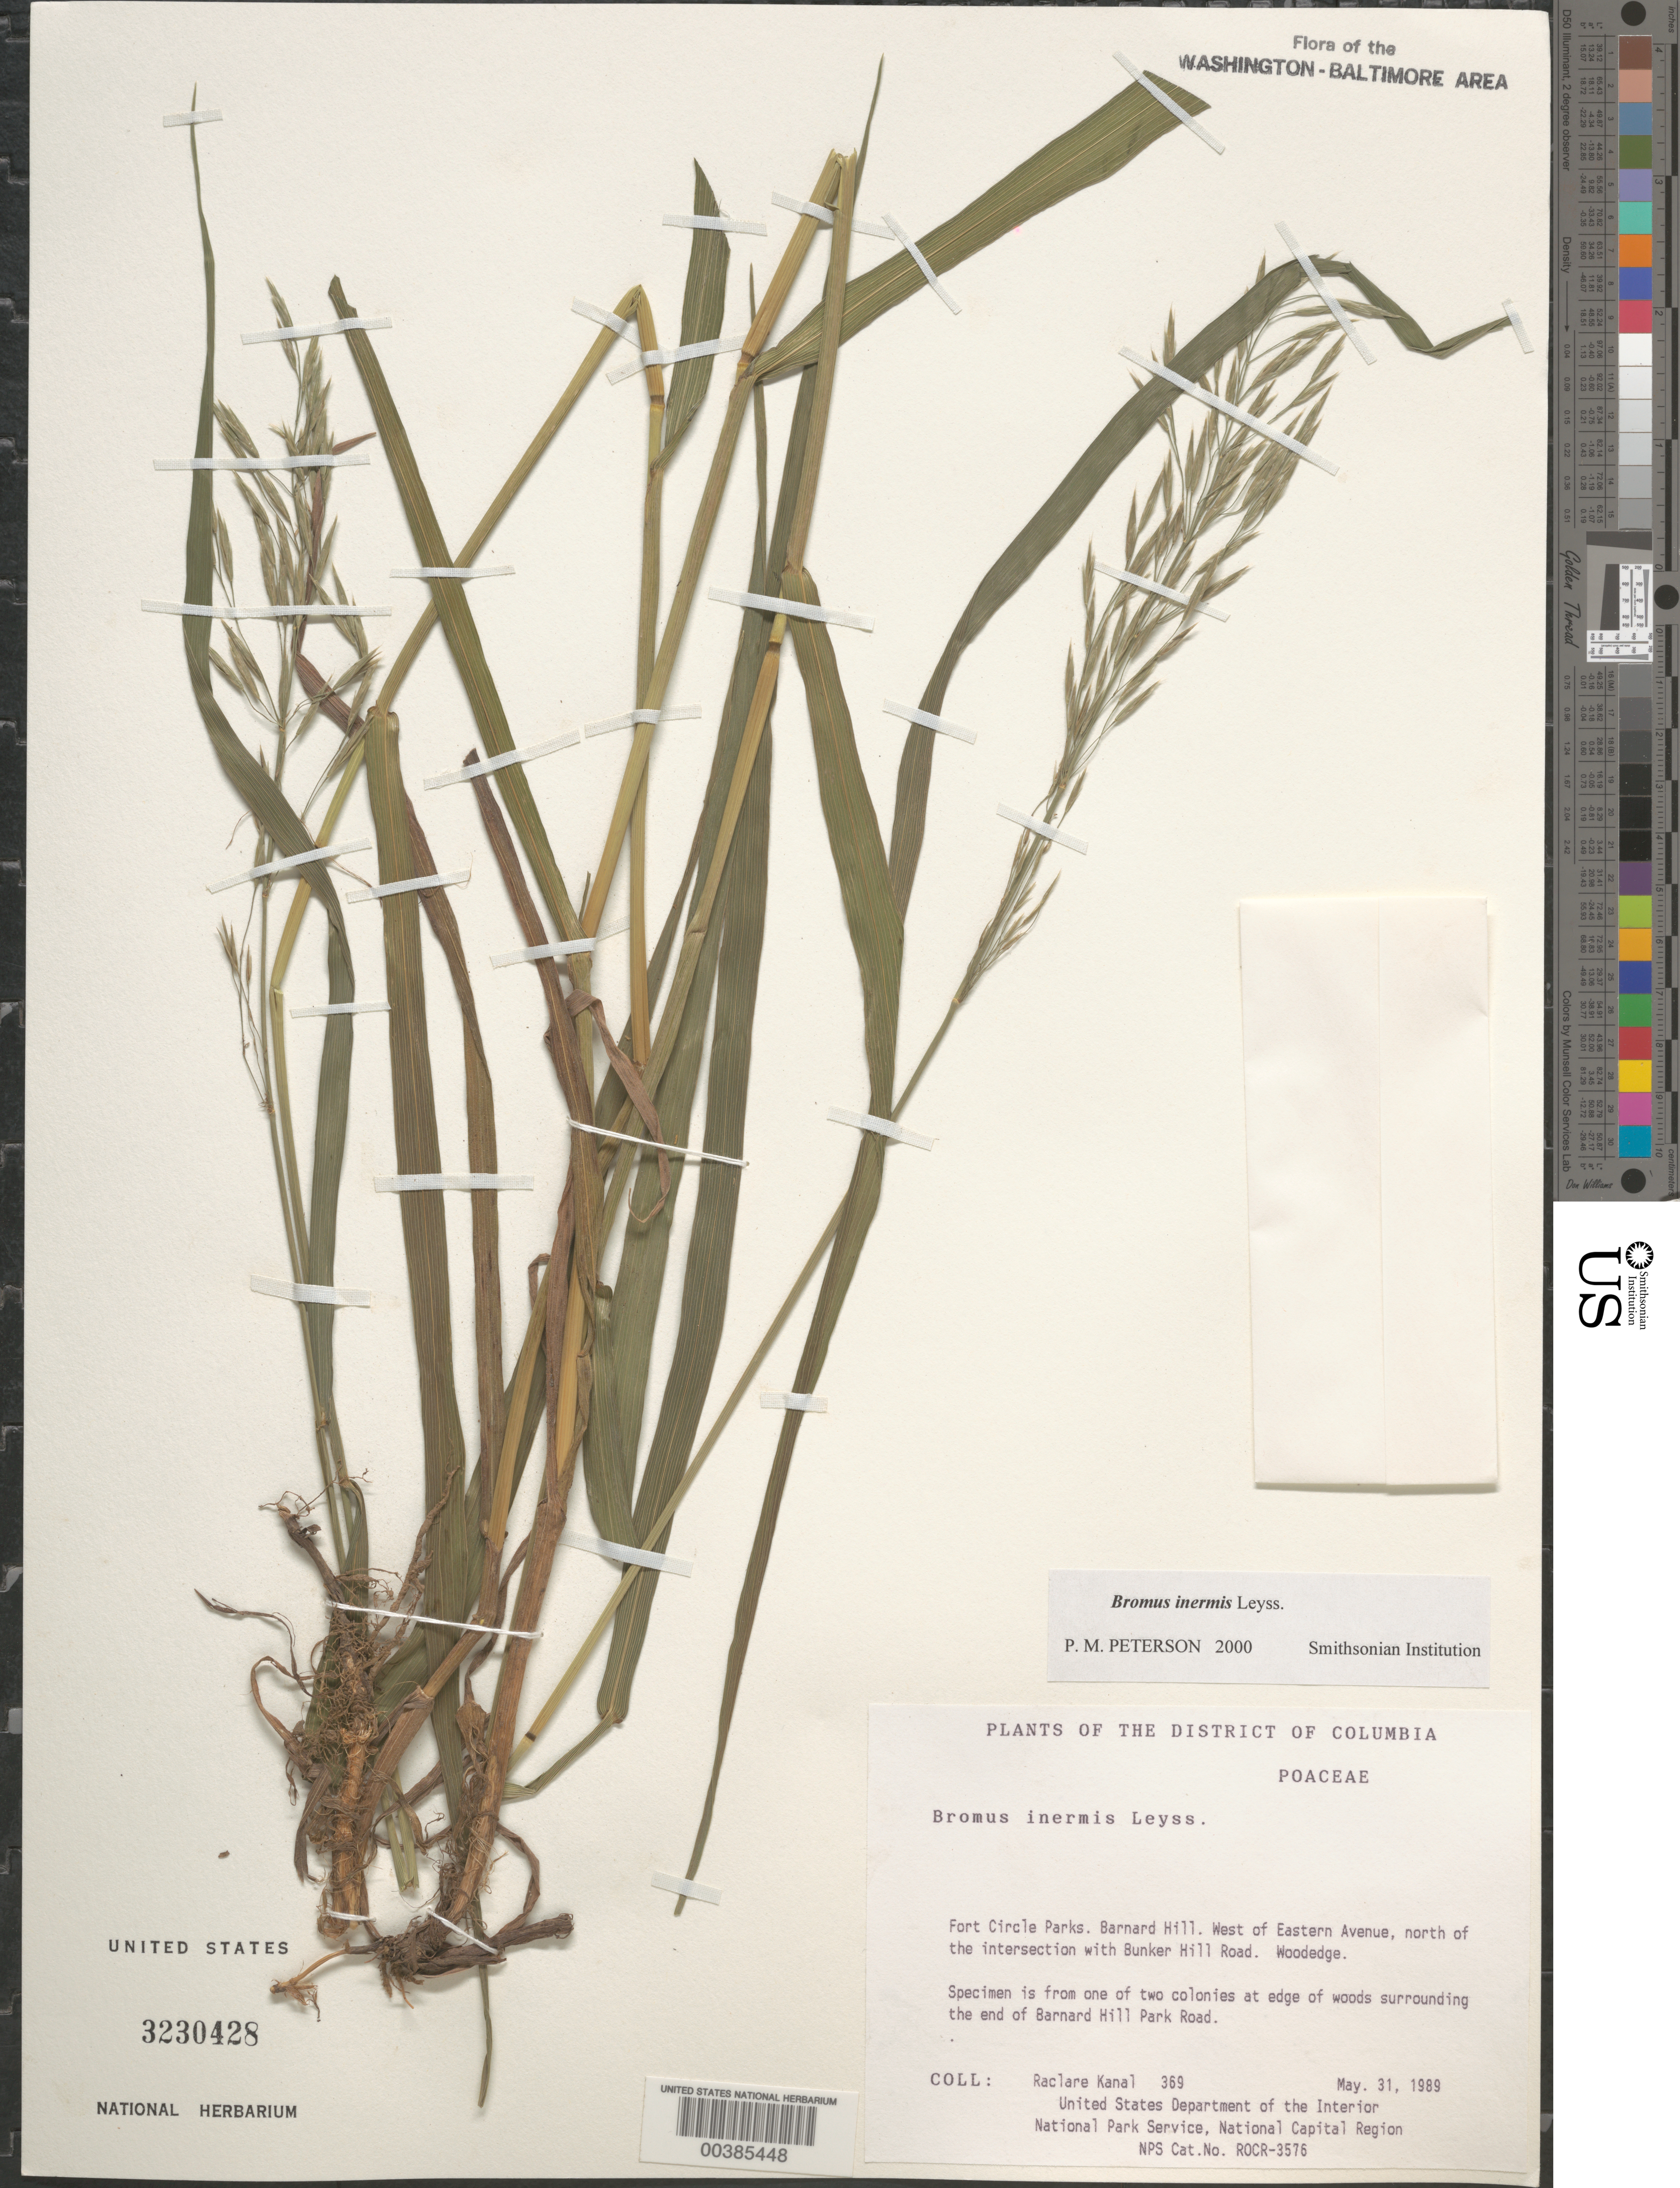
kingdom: Plantae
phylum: Tracheophyta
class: Liliopsida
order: Poales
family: Poaceae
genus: Bromus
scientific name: Bromus inermis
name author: Leyss.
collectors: R. Kanal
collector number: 369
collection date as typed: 31 May 1989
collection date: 1989-05-31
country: United States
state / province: District of Columbia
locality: Fort Circle Parks, W of Eastern Ave Fort Circle Parks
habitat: Woodedge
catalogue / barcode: US 3230428